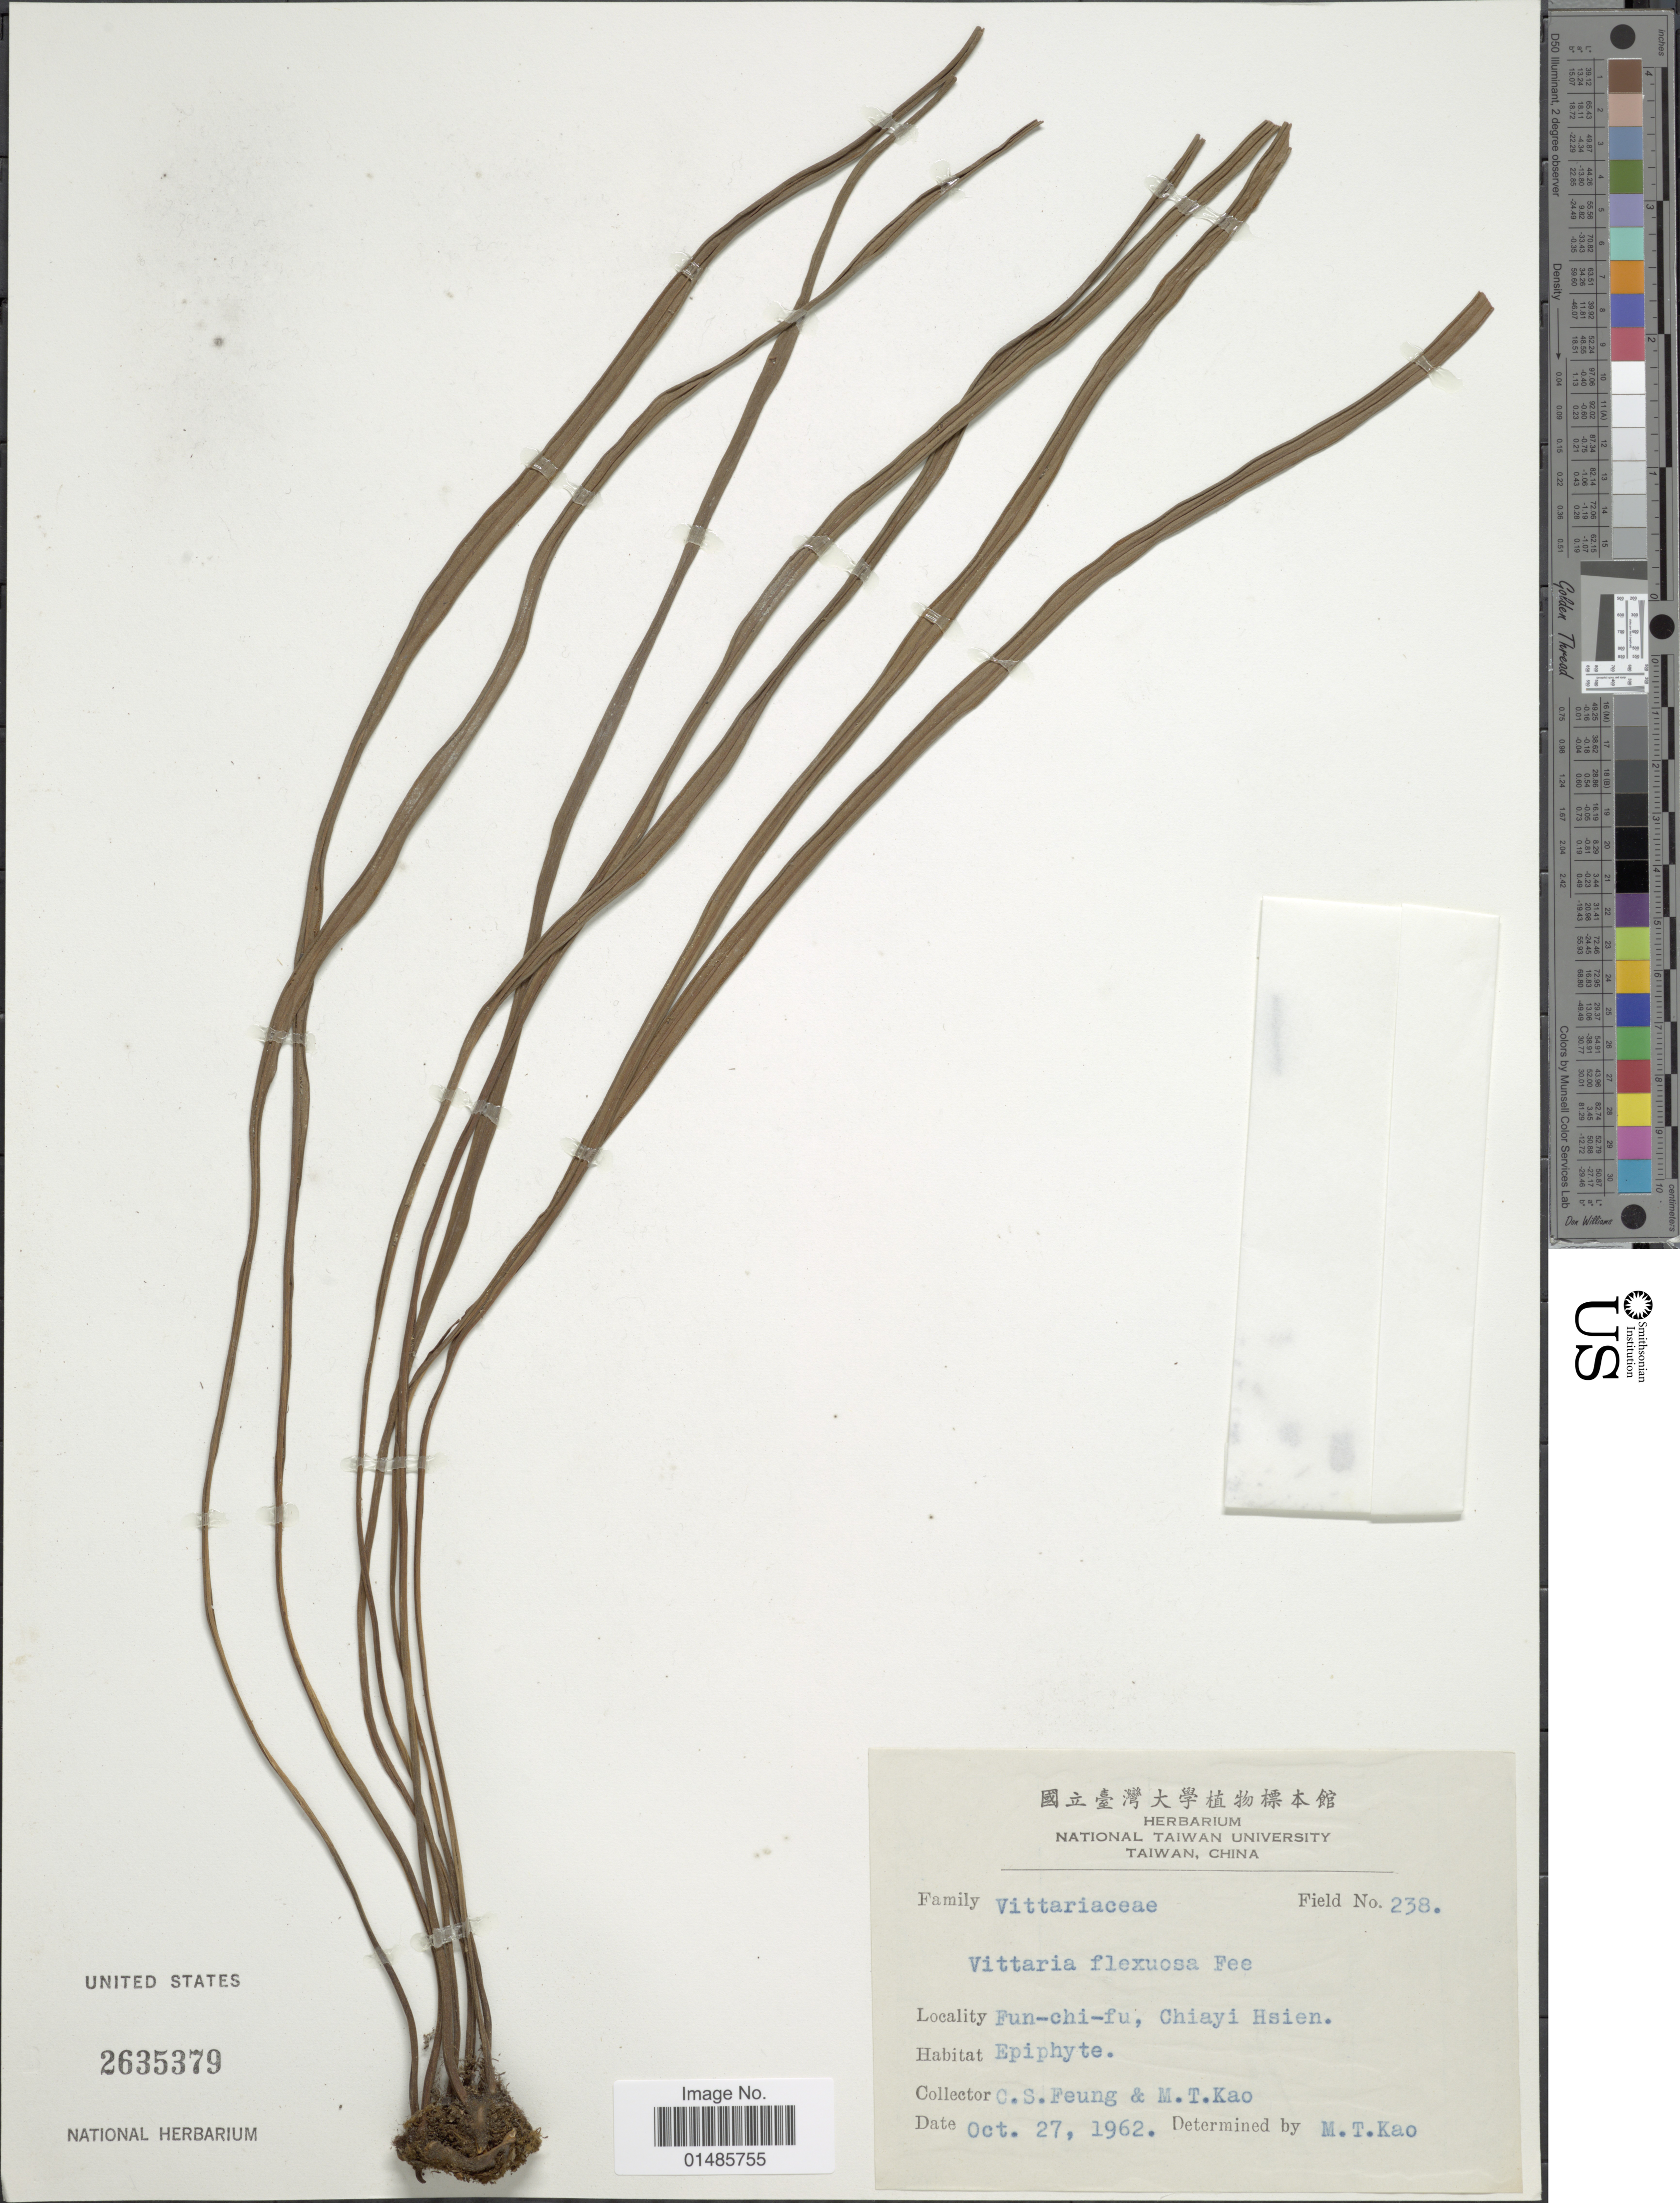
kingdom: Plantae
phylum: Tracheophyta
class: Polypodiopsida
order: Polypodiales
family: Pteridaceae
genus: Haplopteris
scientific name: Haplopteris flexuosa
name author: (Fée) E.H. Crane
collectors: C. Feung & M. T. Kao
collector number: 238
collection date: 1962-10-27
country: Taiwan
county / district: Chiayi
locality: Fun-chi-fu, Chiayi Hsien.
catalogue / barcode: US 2635379